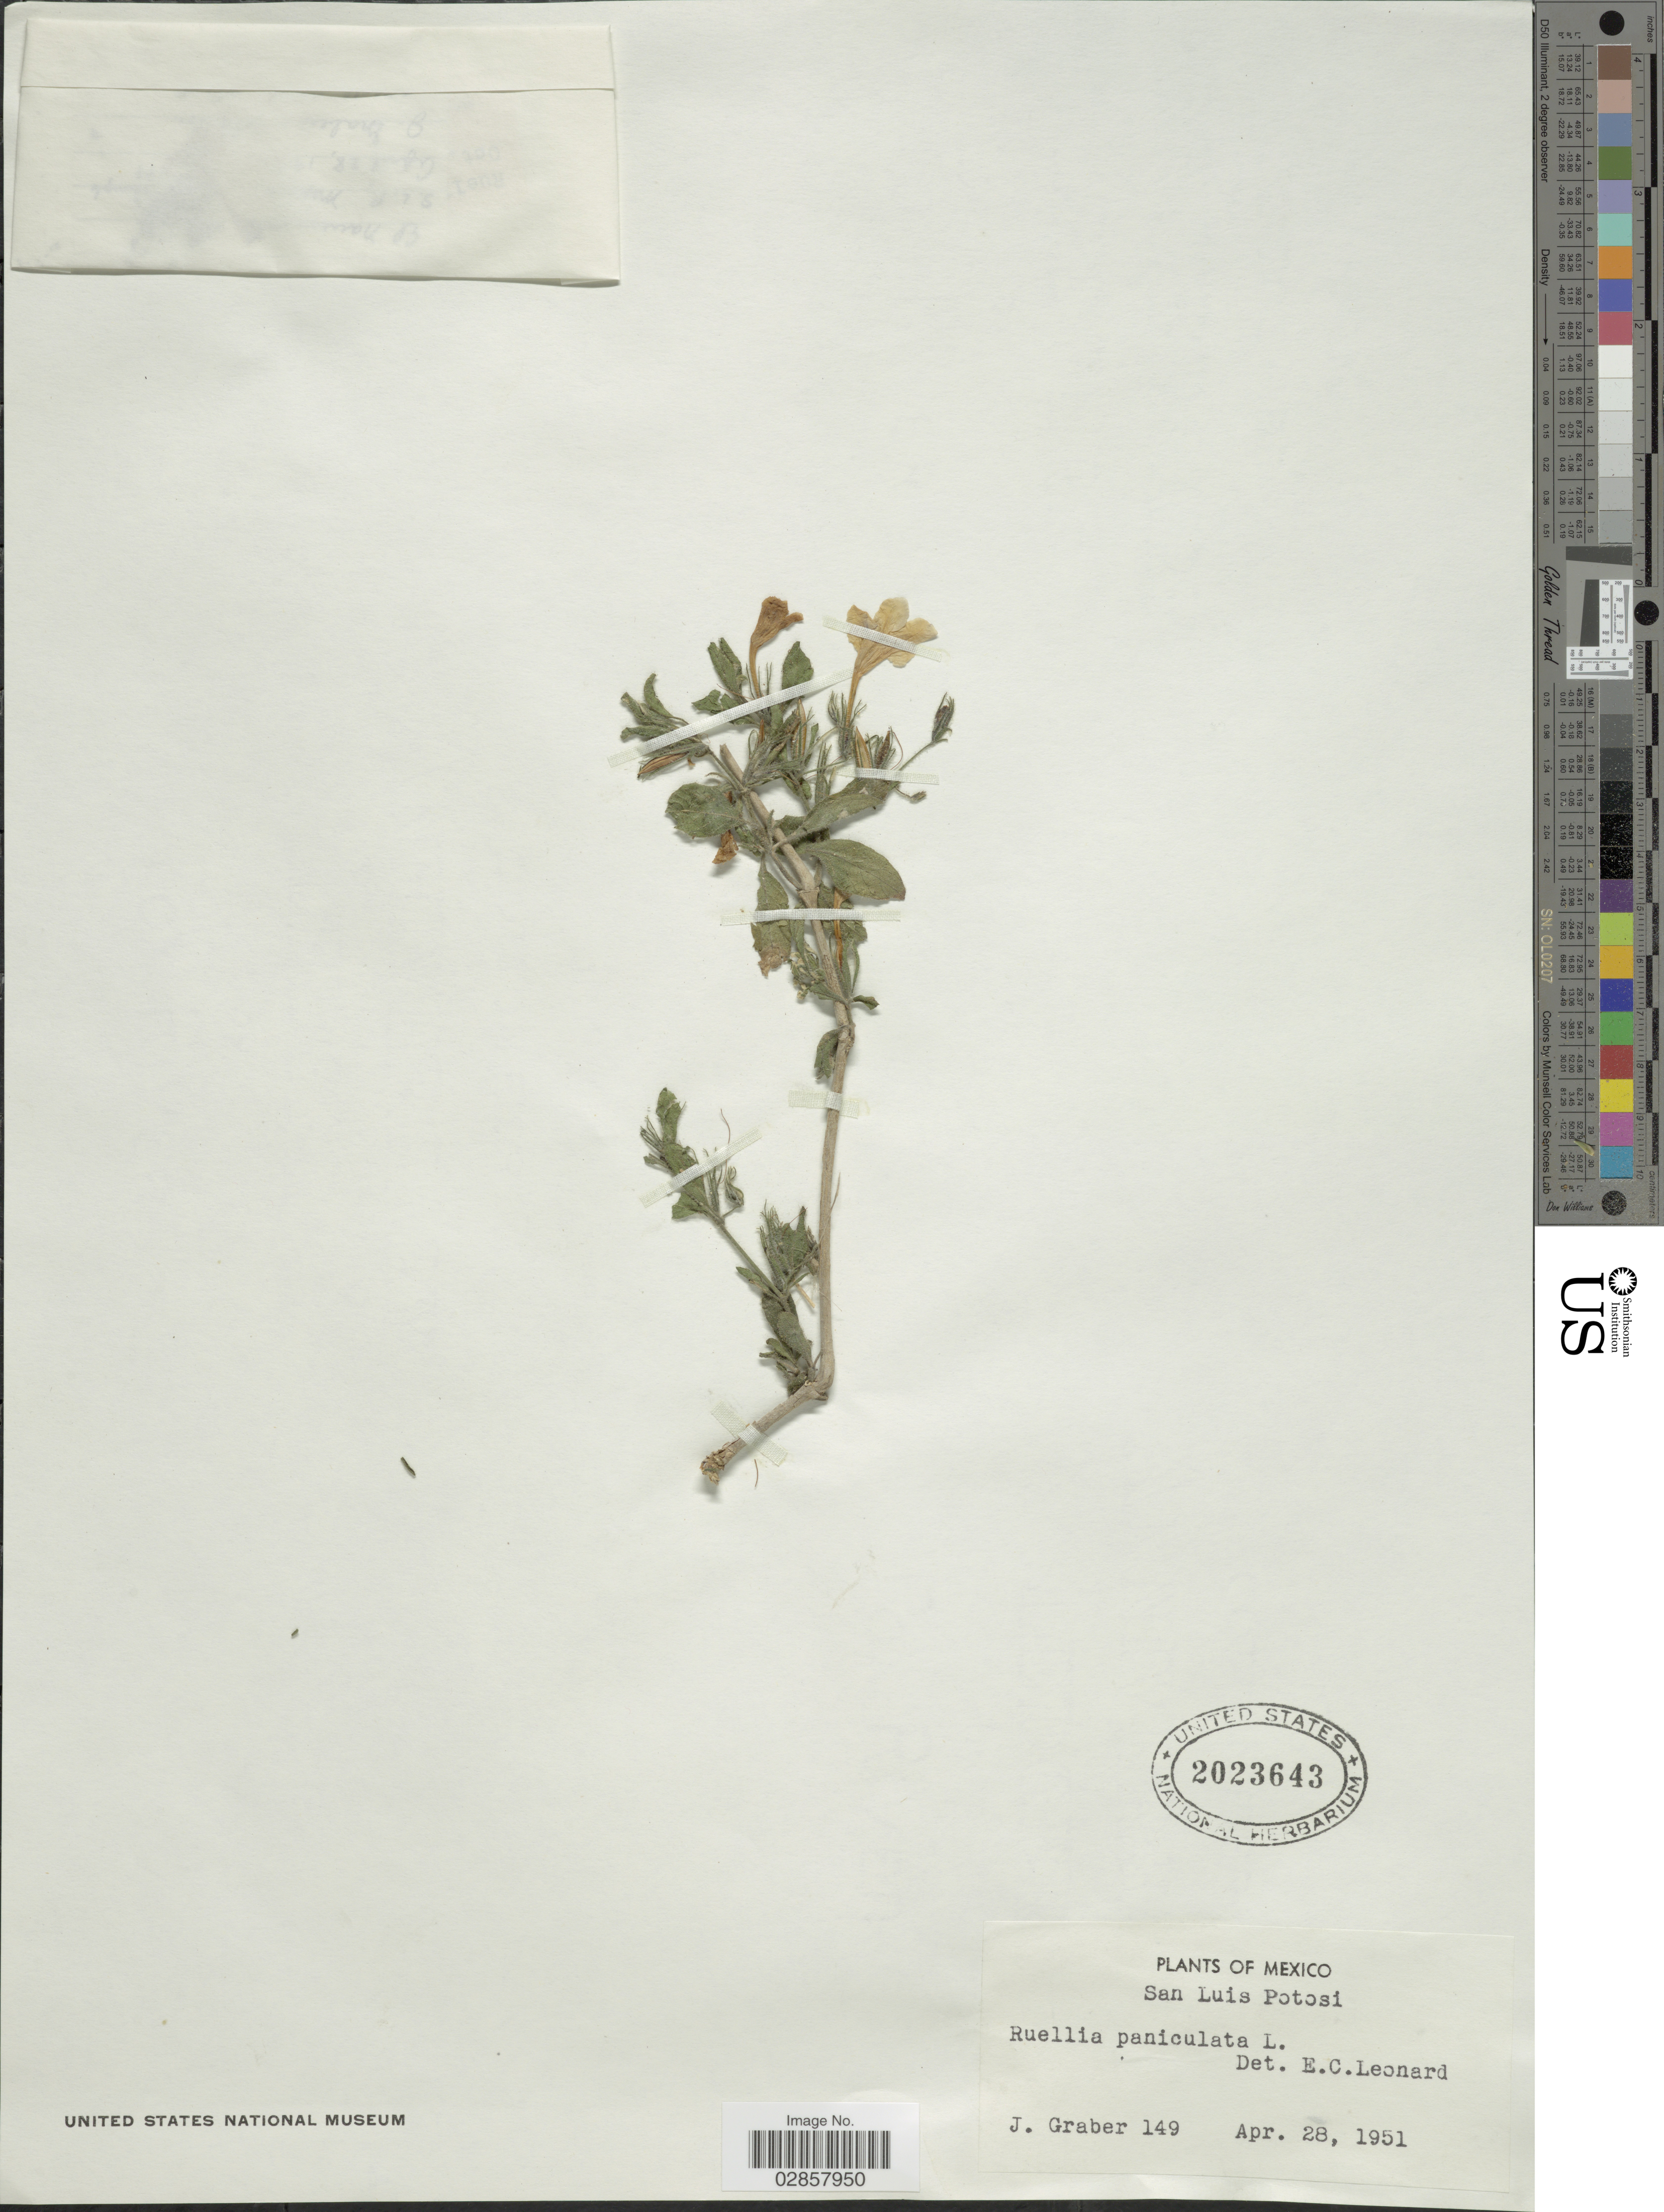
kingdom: Plantae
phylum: Tracheophyta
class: Magnoliopsida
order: Lamiales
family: Acanthaceae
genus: Ruellia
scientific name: Ruellia paniculata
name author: L.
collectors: J. Graber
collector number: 149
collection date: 1951-04-28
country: Mexico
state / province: San Luis Potosí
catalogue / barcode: US 2023643